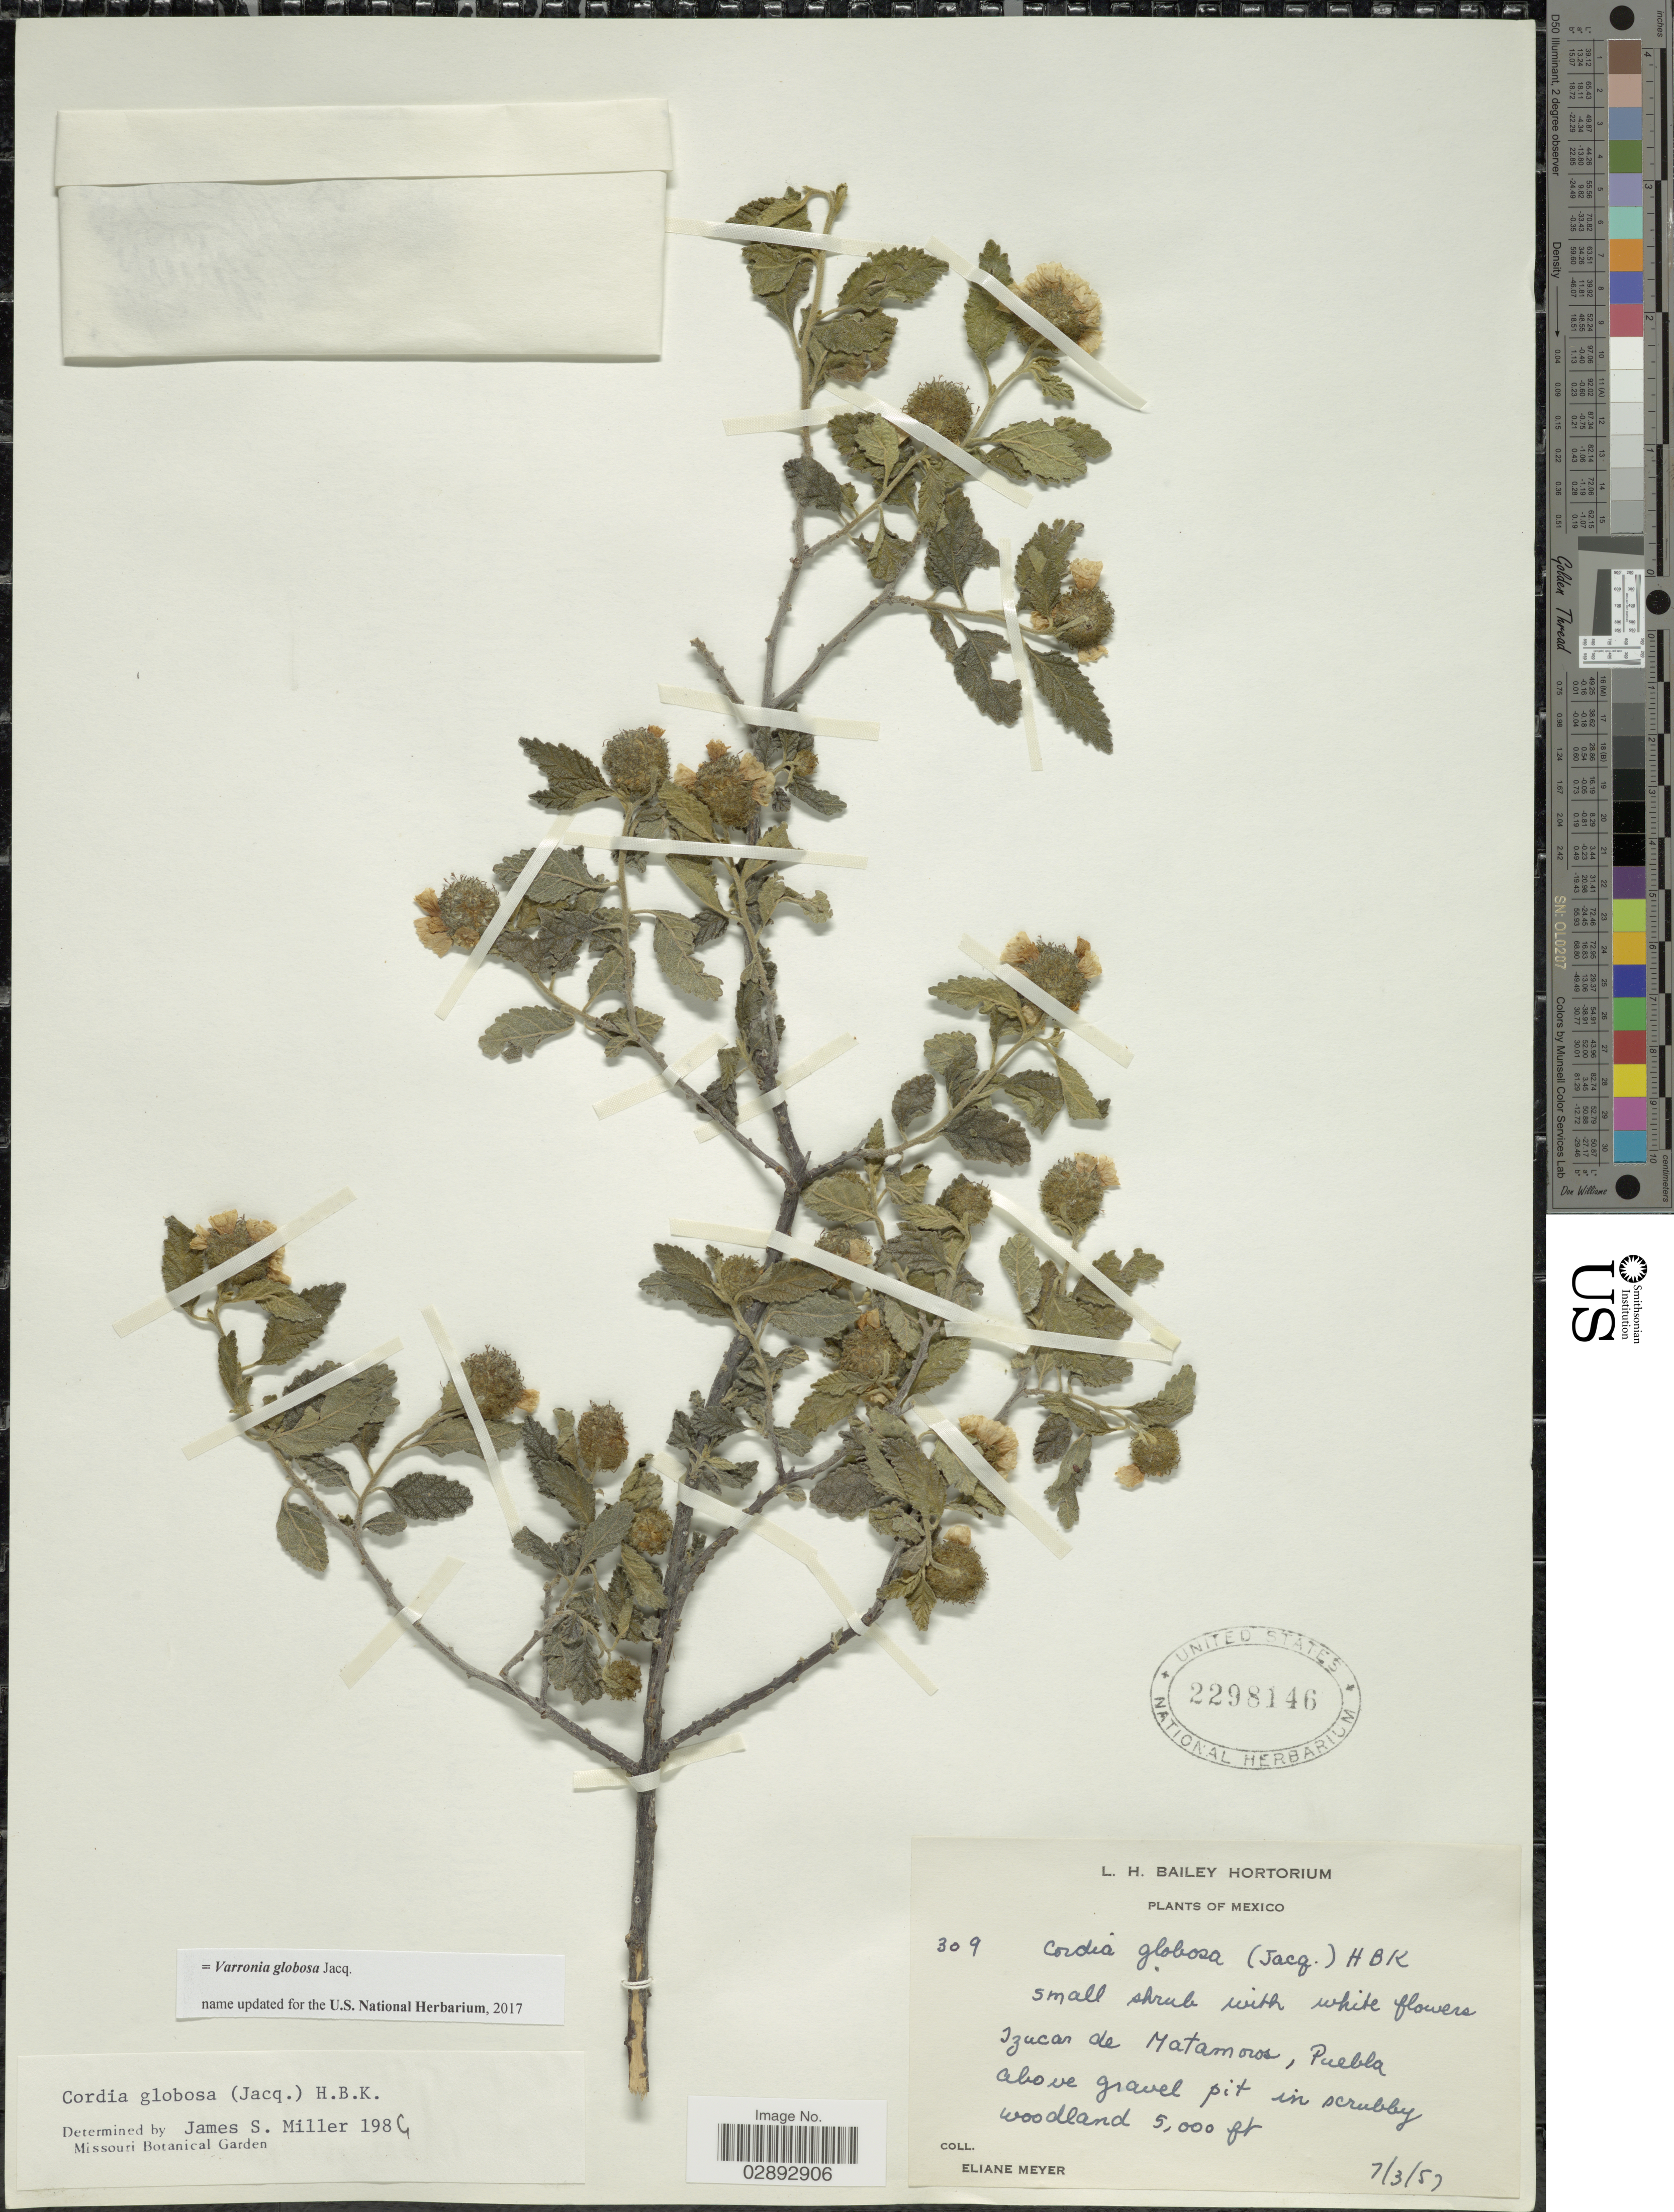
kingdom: Plantae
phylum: Tracheophyta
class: Magnoliopsida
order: Boraginales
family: Cordiaceae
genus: Varronia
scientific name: Varronia globosa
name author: Jacq.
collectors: E. Meyer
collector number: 309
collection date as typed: Transcribed d/m/y: 7/3/57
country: Mexico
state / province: Puebla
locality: Izucan de Maamoros, Puebla.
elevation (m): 1524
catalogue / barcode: US 2298146